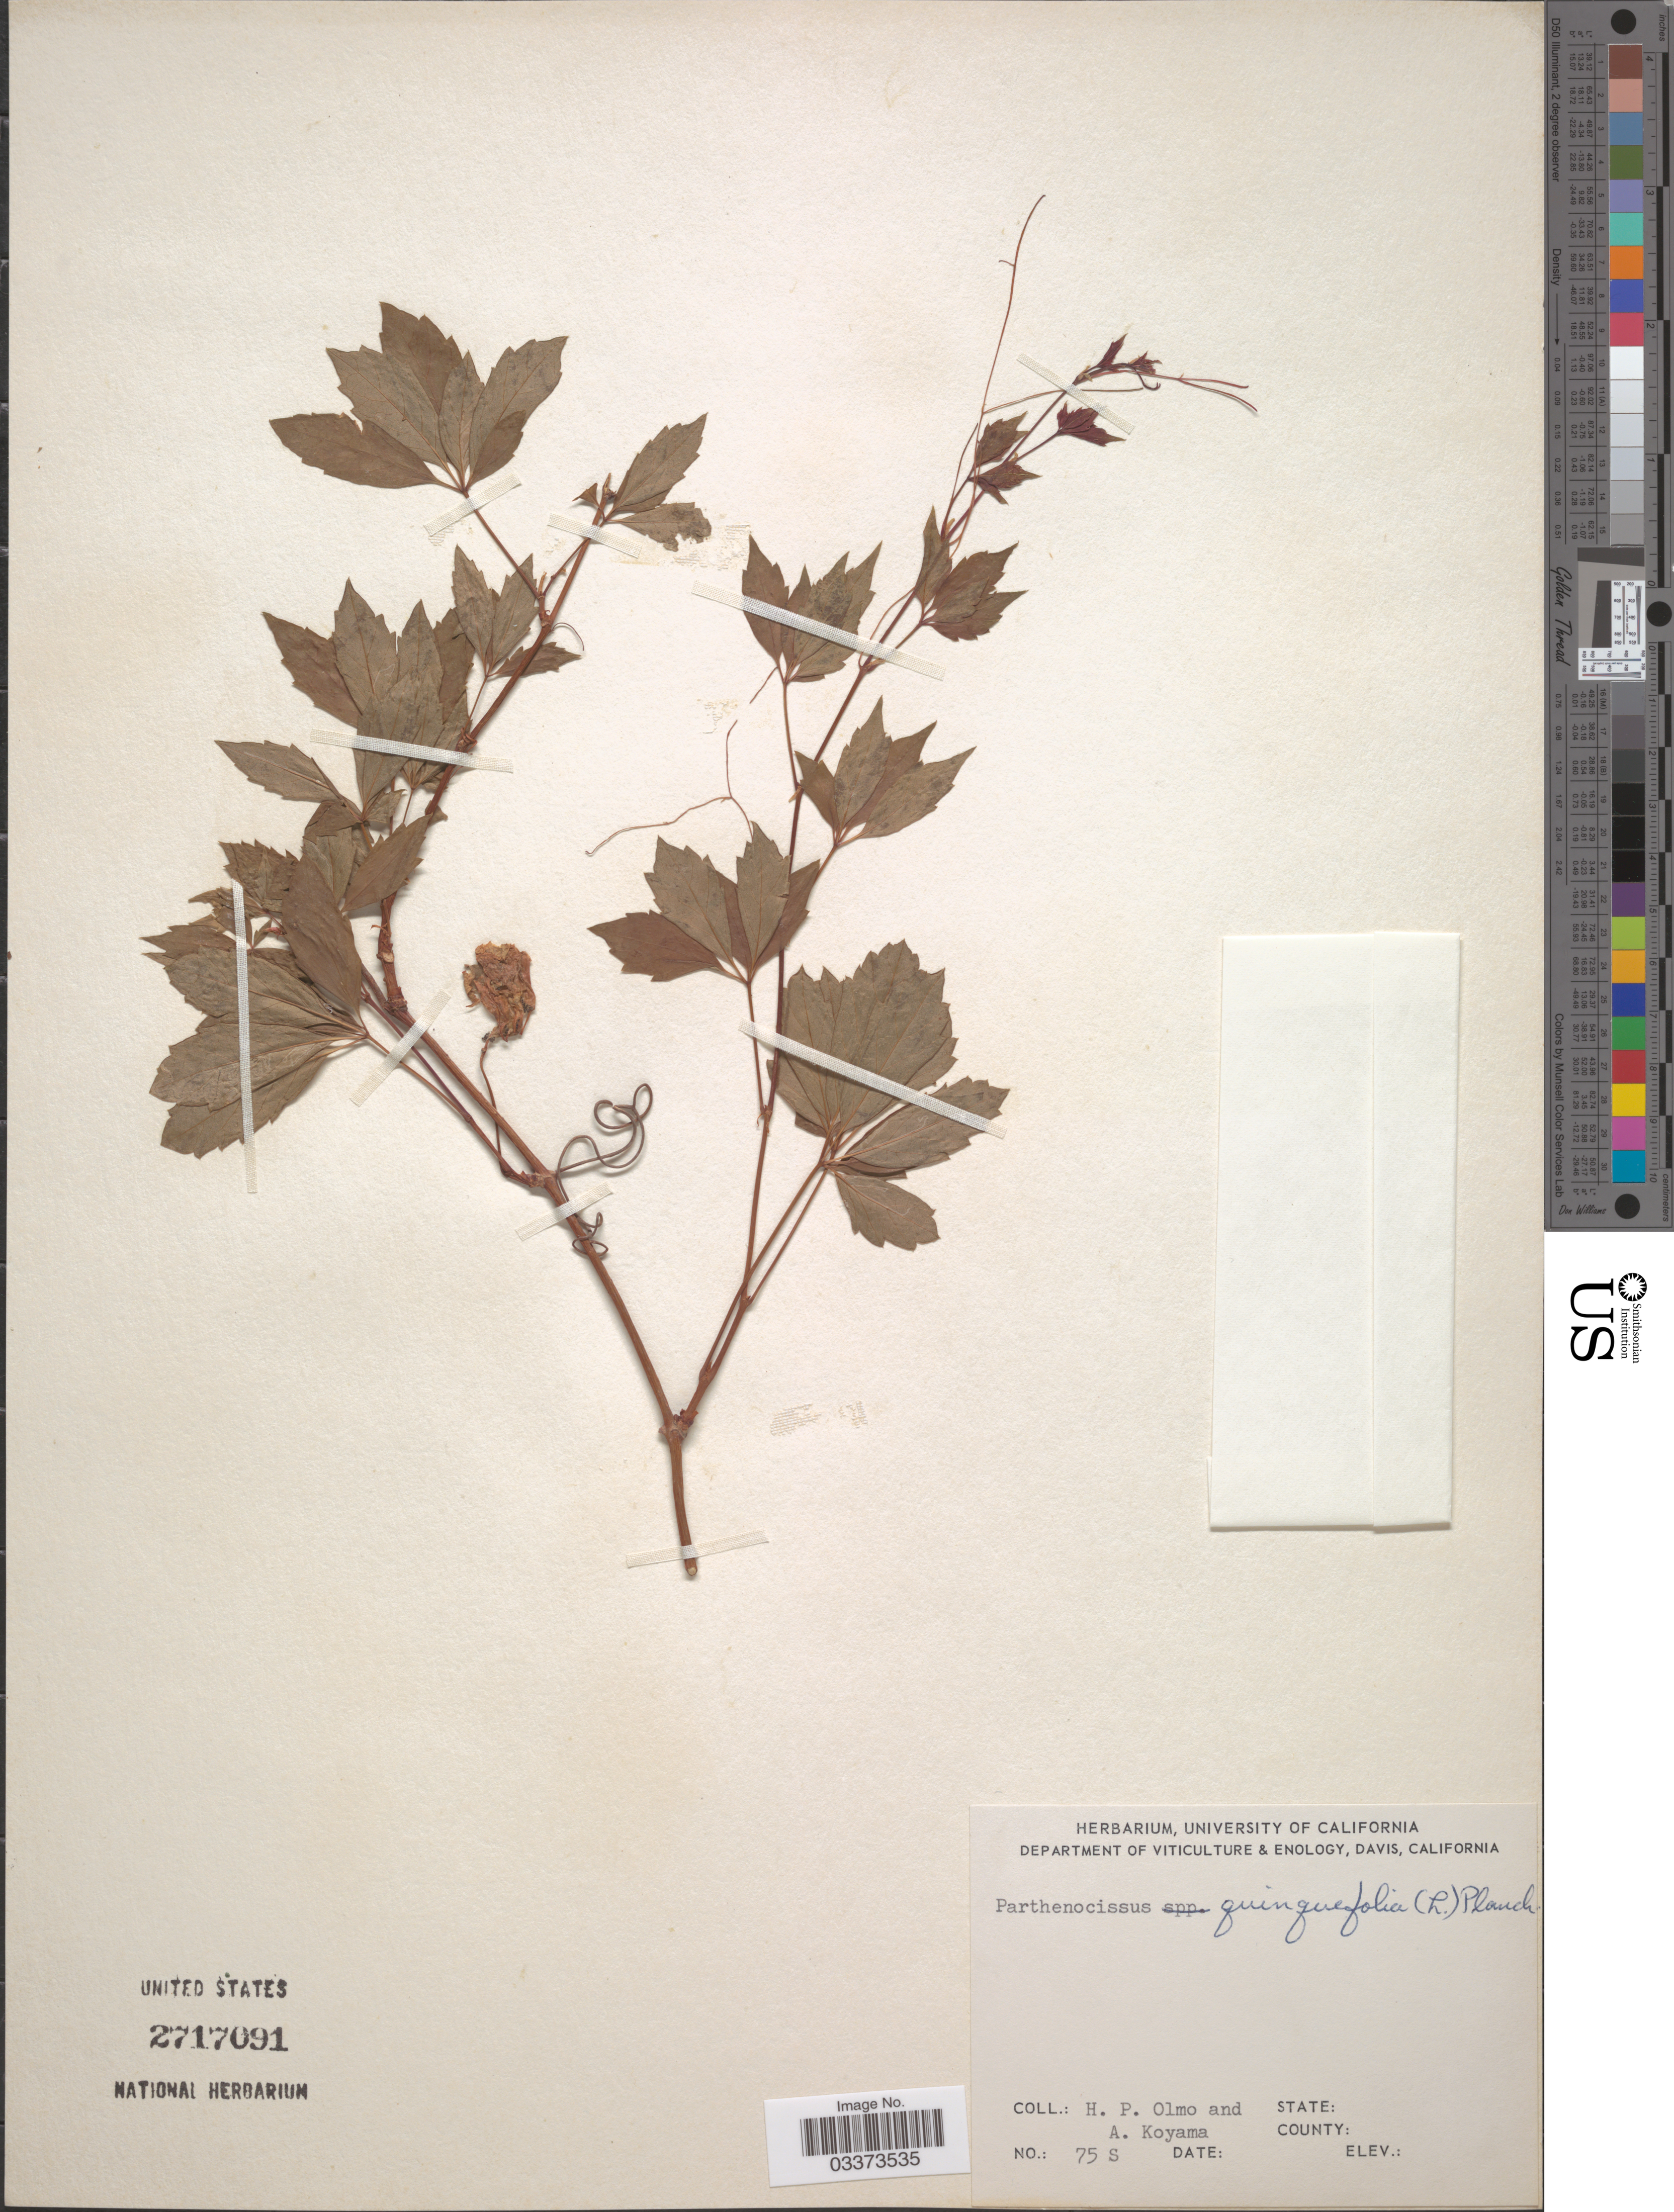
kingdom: Plantae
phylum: Tracheophyta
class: Magnoliopsida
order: Vitales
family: Vitaceae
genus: Parthenocissus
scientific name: Parthenocissus quinquefolia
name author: (L.) Planch.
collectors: H. Olmo & A. Koyama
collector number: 75 S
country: United States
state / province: California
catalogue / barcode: US 2717091